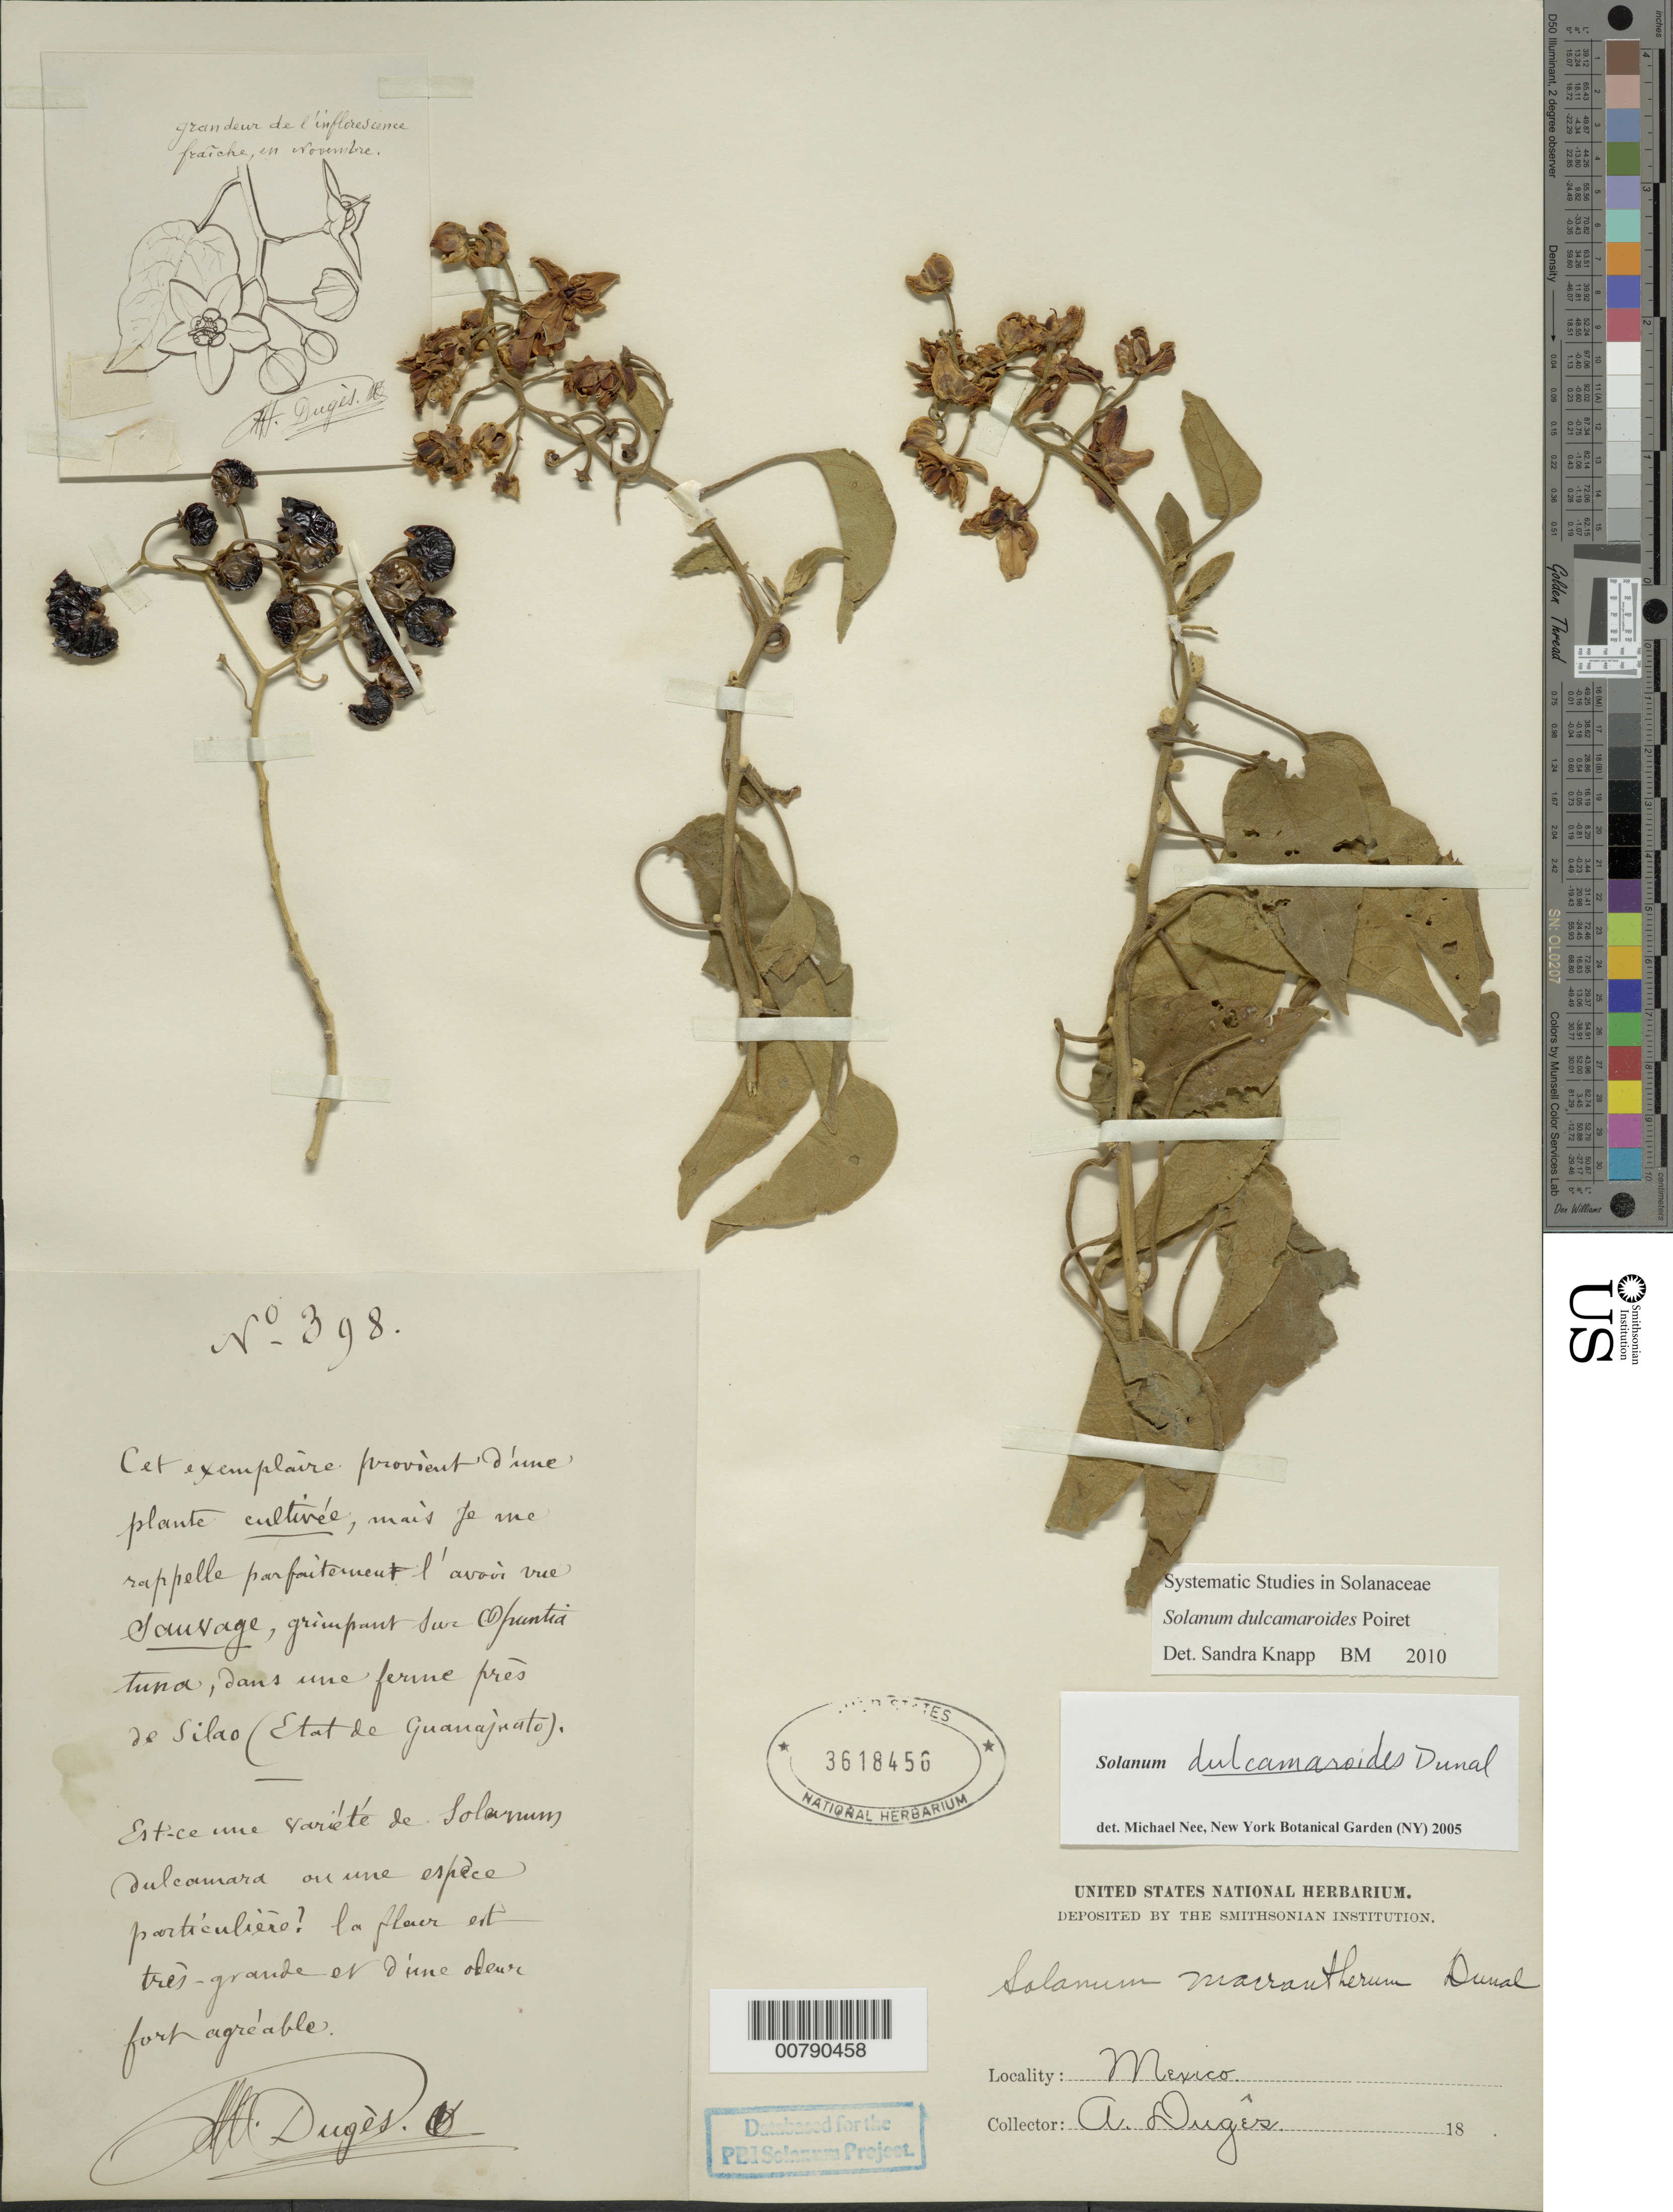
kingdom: Plantae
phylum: Tracheophyta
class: Magnoliopsida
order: Solanales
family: Solanaceae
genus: Solanum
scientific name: Solanum dulcamaroides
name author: Dunal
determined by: Knapp, S. D.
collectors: A. Dugès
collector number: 398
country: Mexico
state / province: Guanajuato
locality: sin. loc.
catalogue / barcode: US 3618456